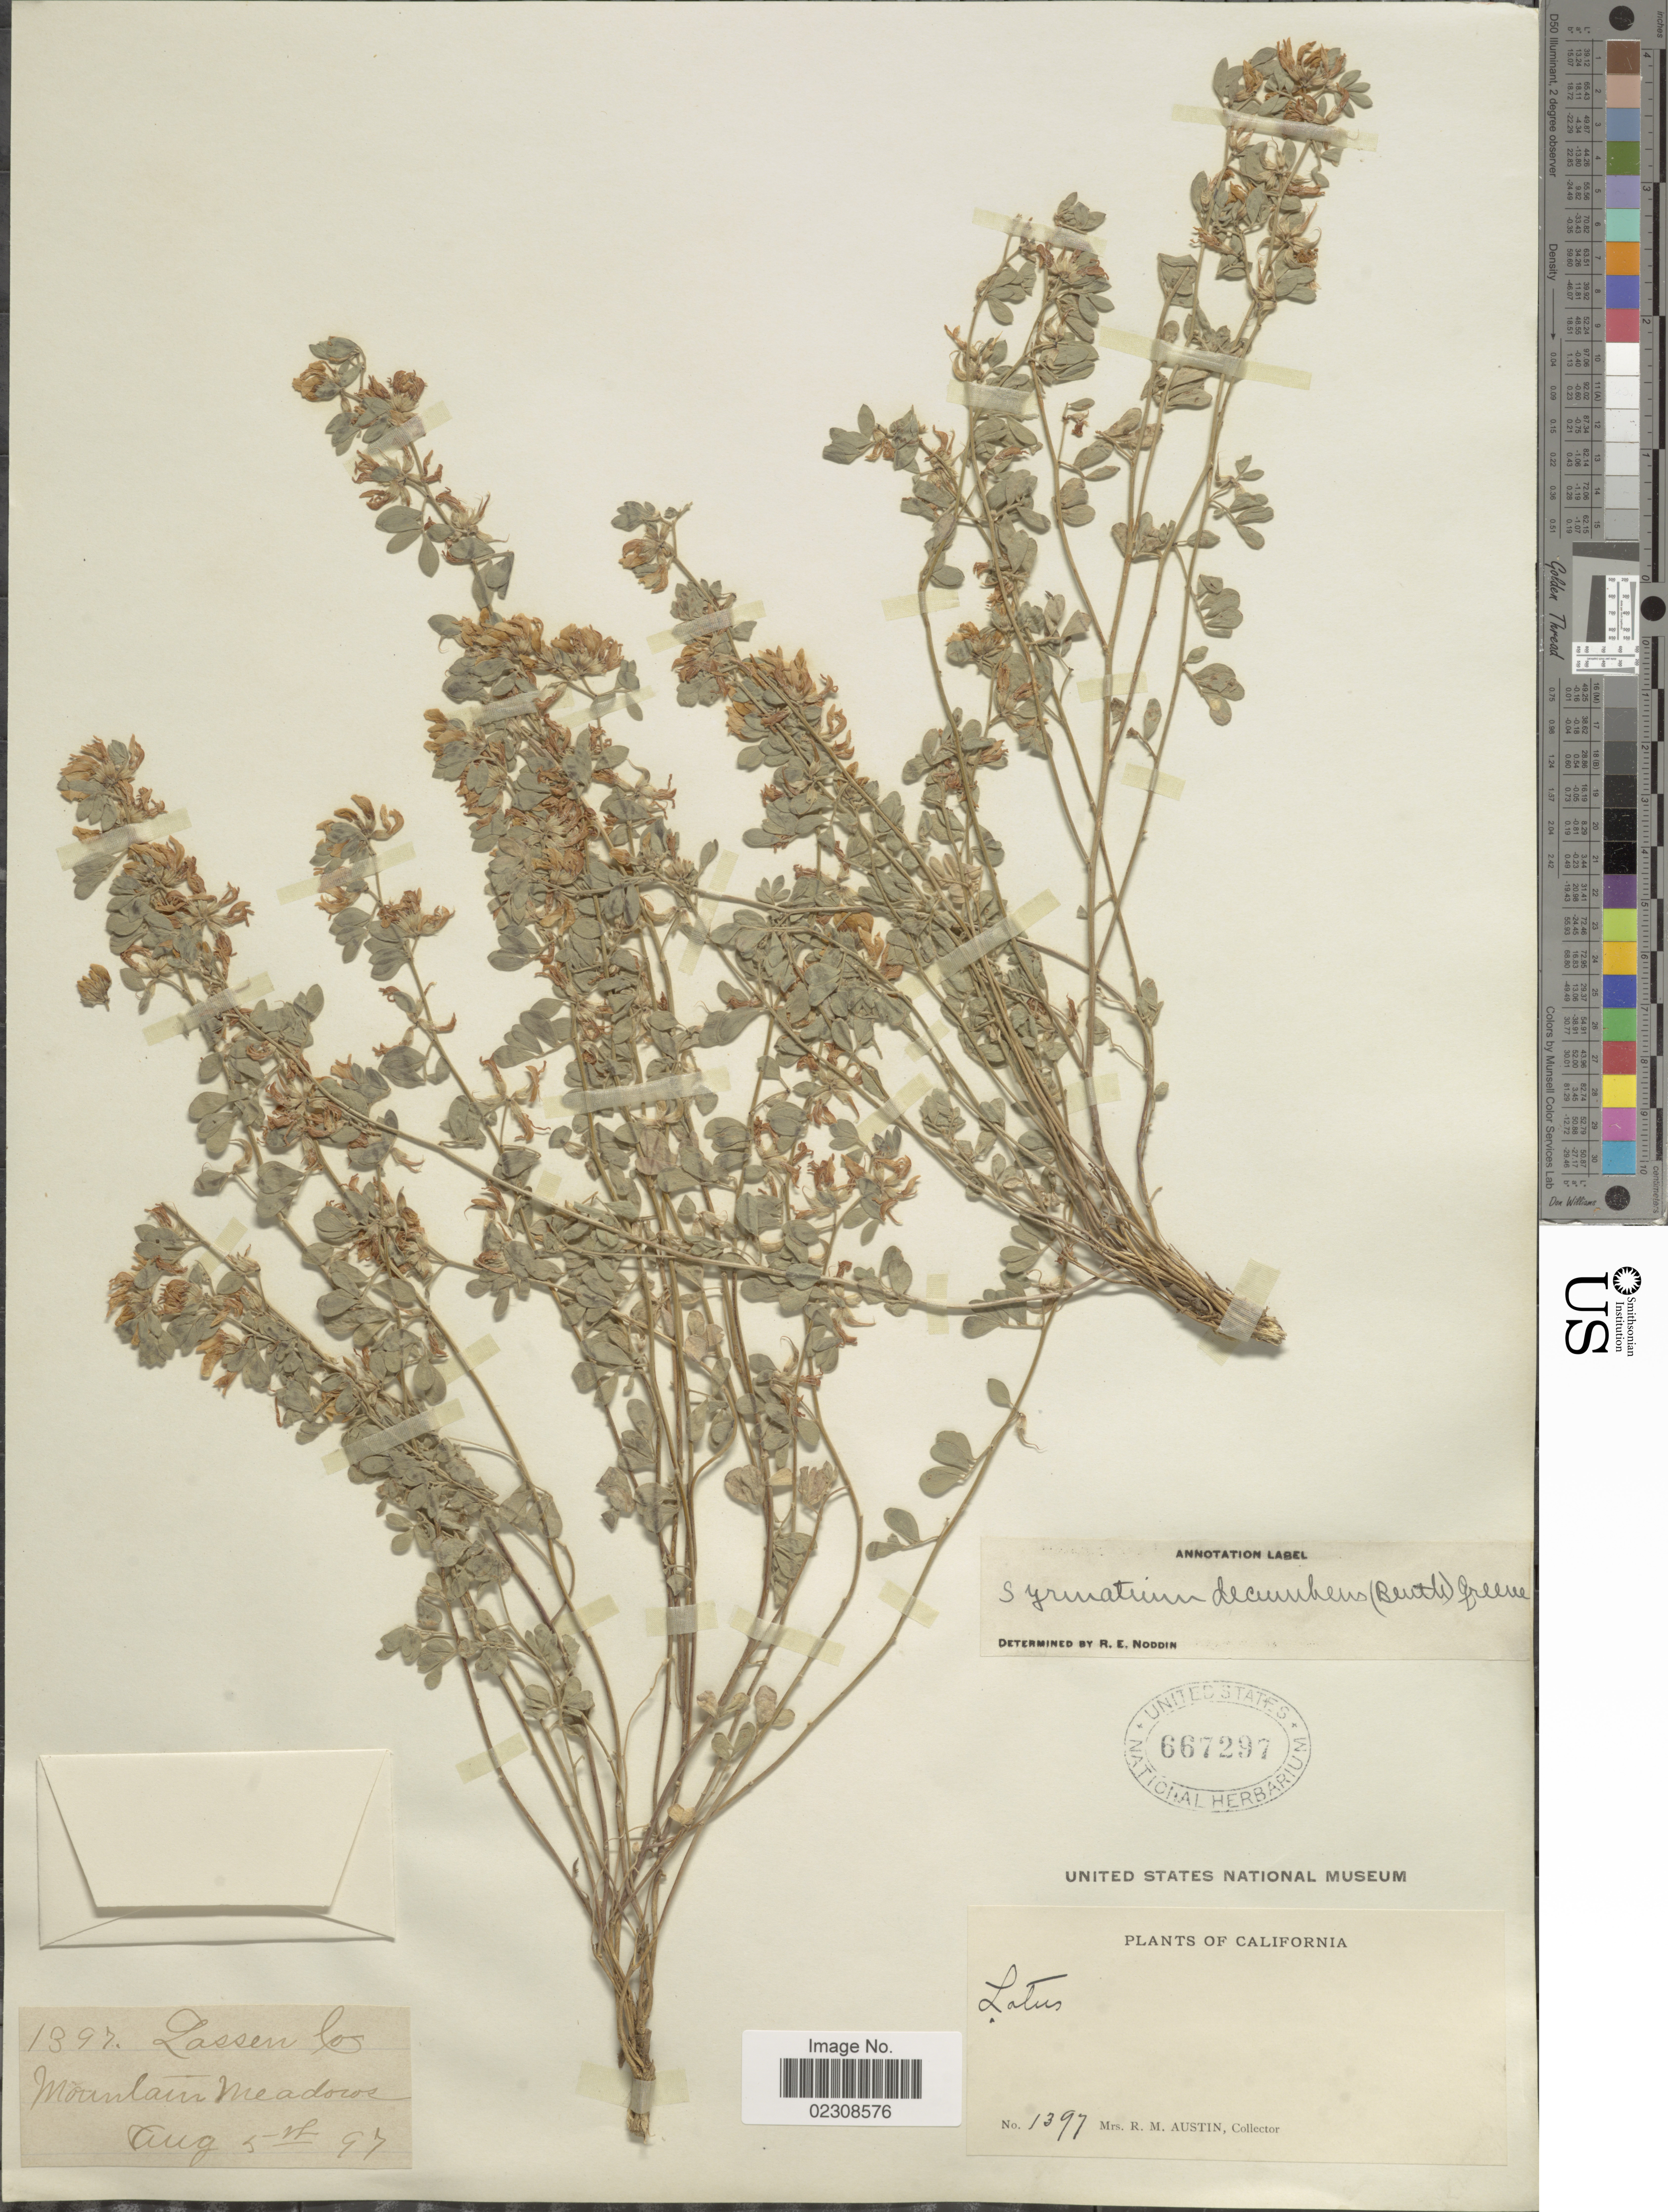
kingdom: Plantae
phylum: Tracheophyta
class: Magnoliopsida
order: Fabales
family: Fabaceae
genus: Syrmatium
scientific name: Syrmatium decumbens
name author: (Benth.) Greene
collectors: R. Austin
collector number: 1397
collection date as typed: Transcribed d/m/y: 5/8/97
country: United States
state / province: California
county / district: Lassen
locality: Lassen Co. Mountain Meadows.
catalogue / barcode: US 667297